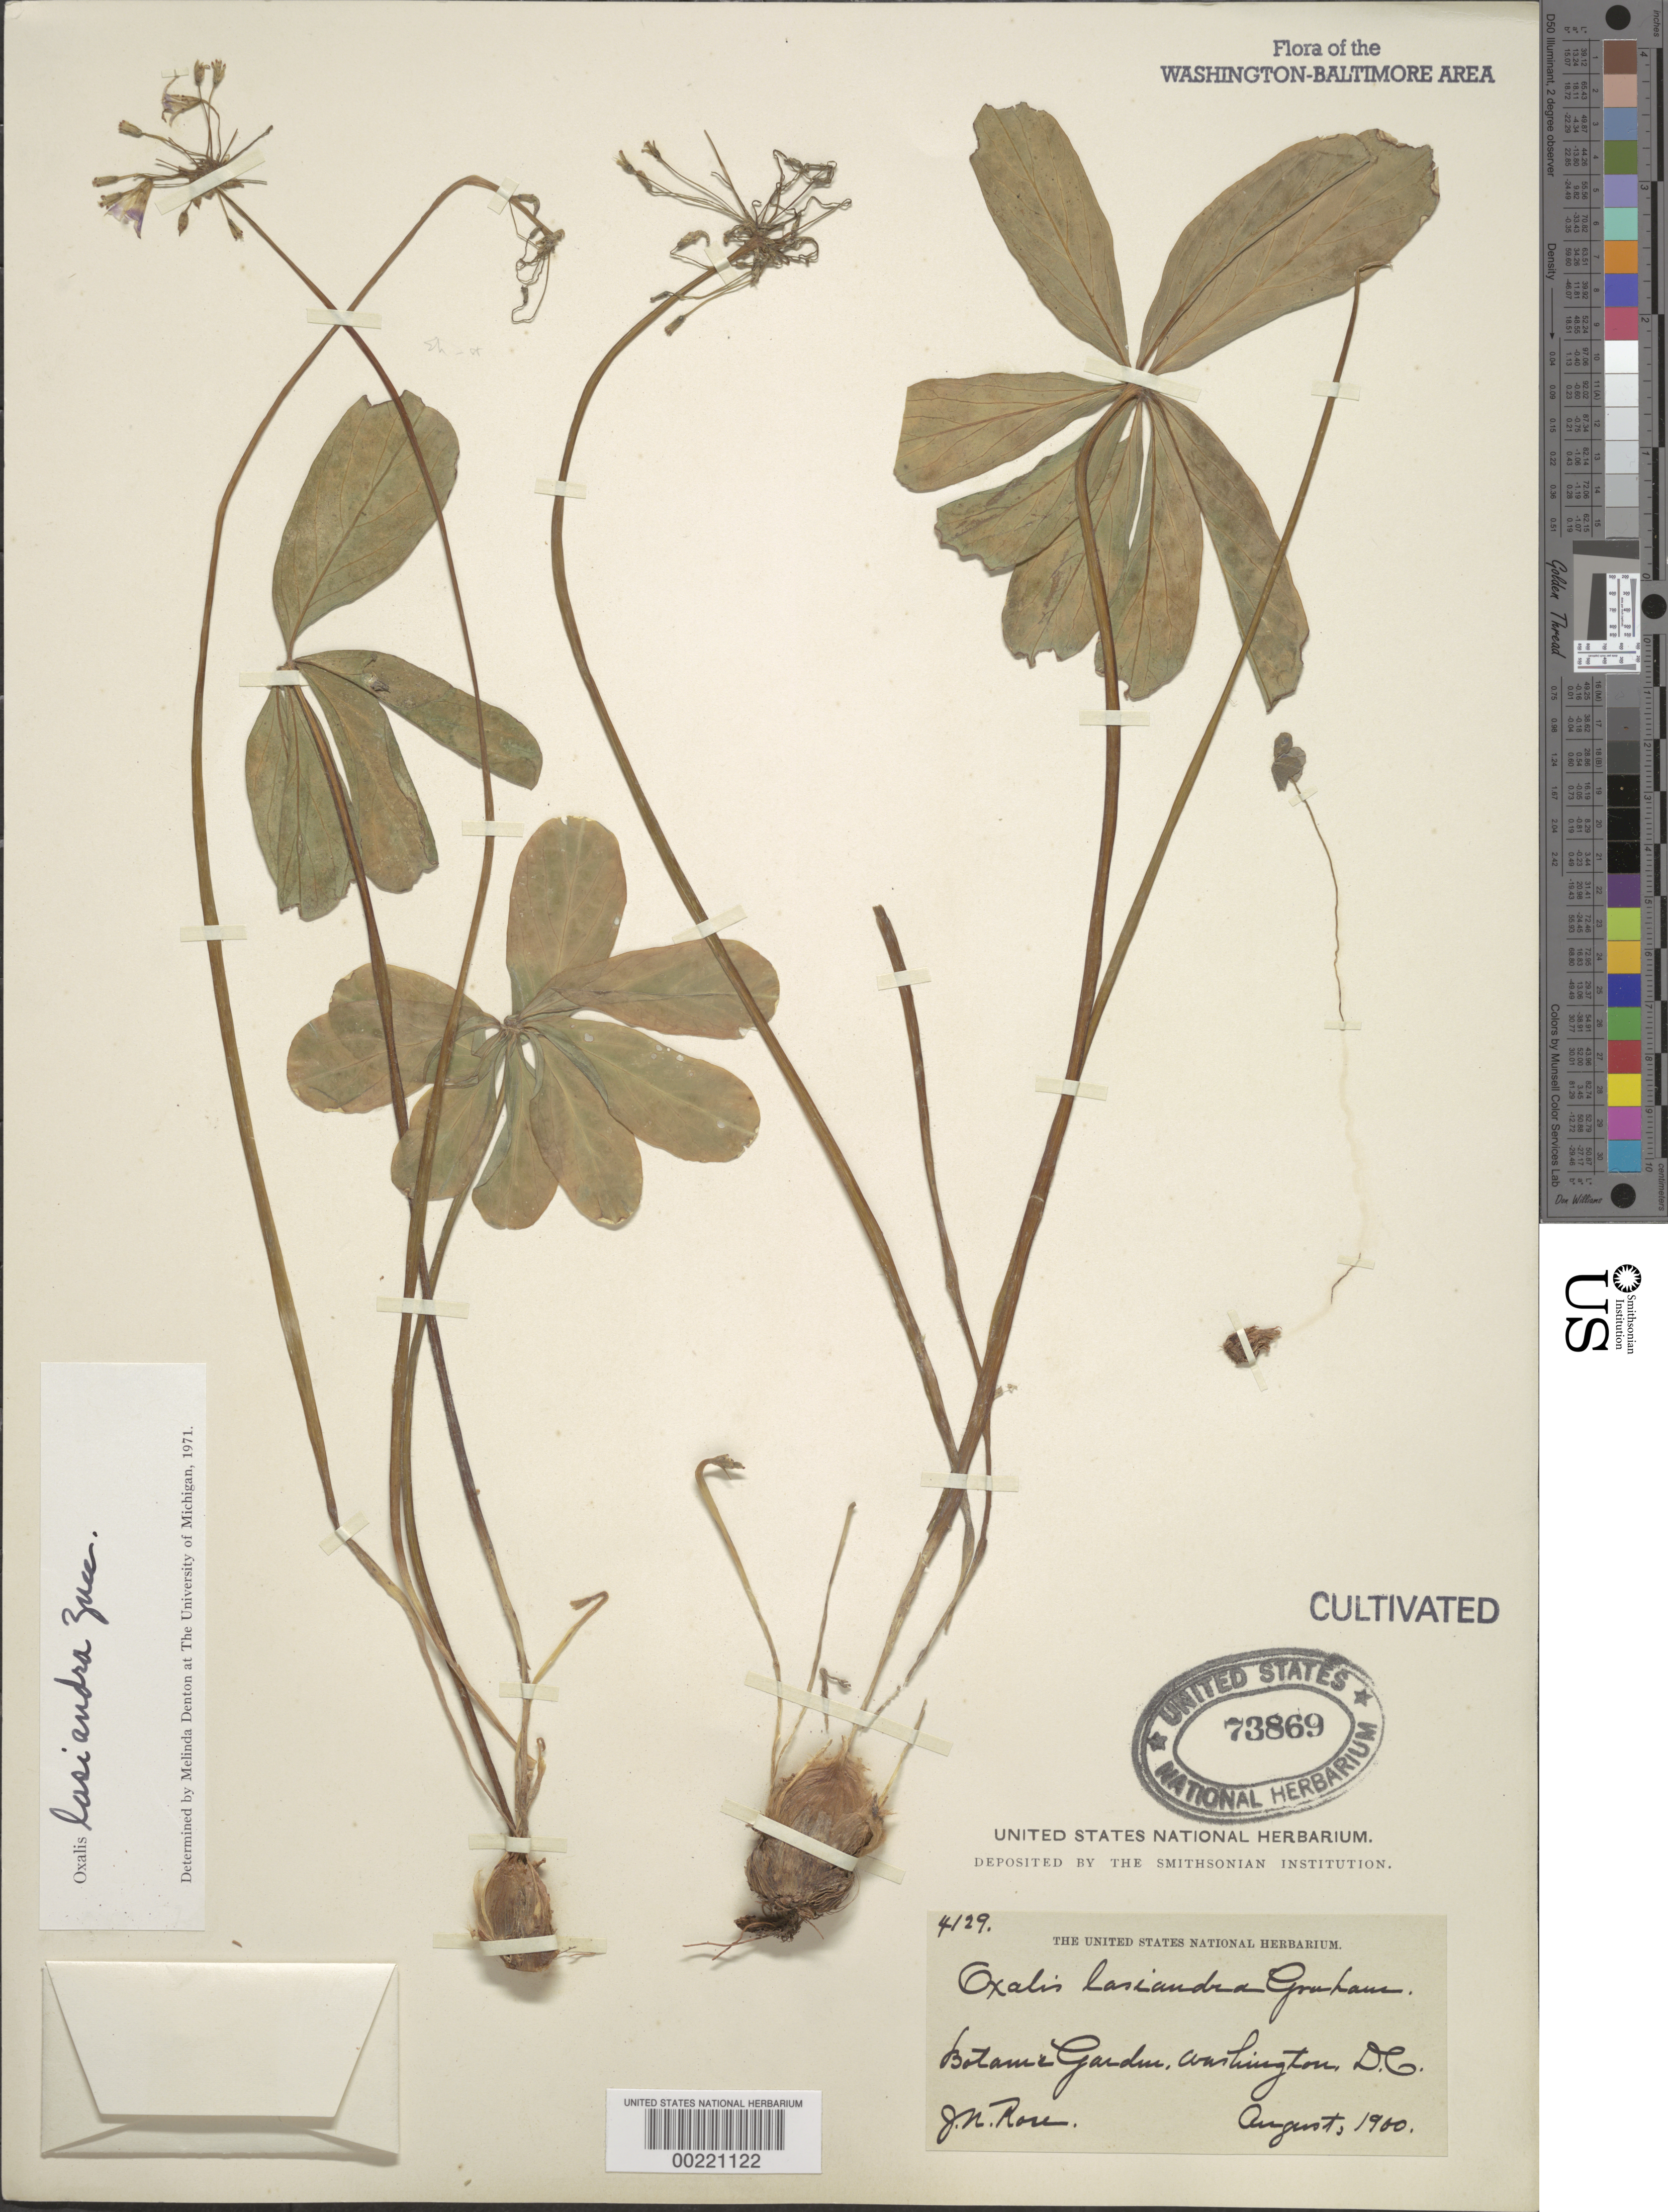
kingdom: Plantae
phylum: Tracheophyta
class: Magnoliopsida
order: Oxalidales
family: Oxalidaceae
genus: Oxalis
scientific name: Oxalis lasiandra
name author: Zucc.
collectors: J. N. Rose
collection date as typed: Aug 1900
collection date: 1900-08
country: United States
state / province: District of Columbia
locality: Botanical Gardens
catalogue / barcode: US 73869